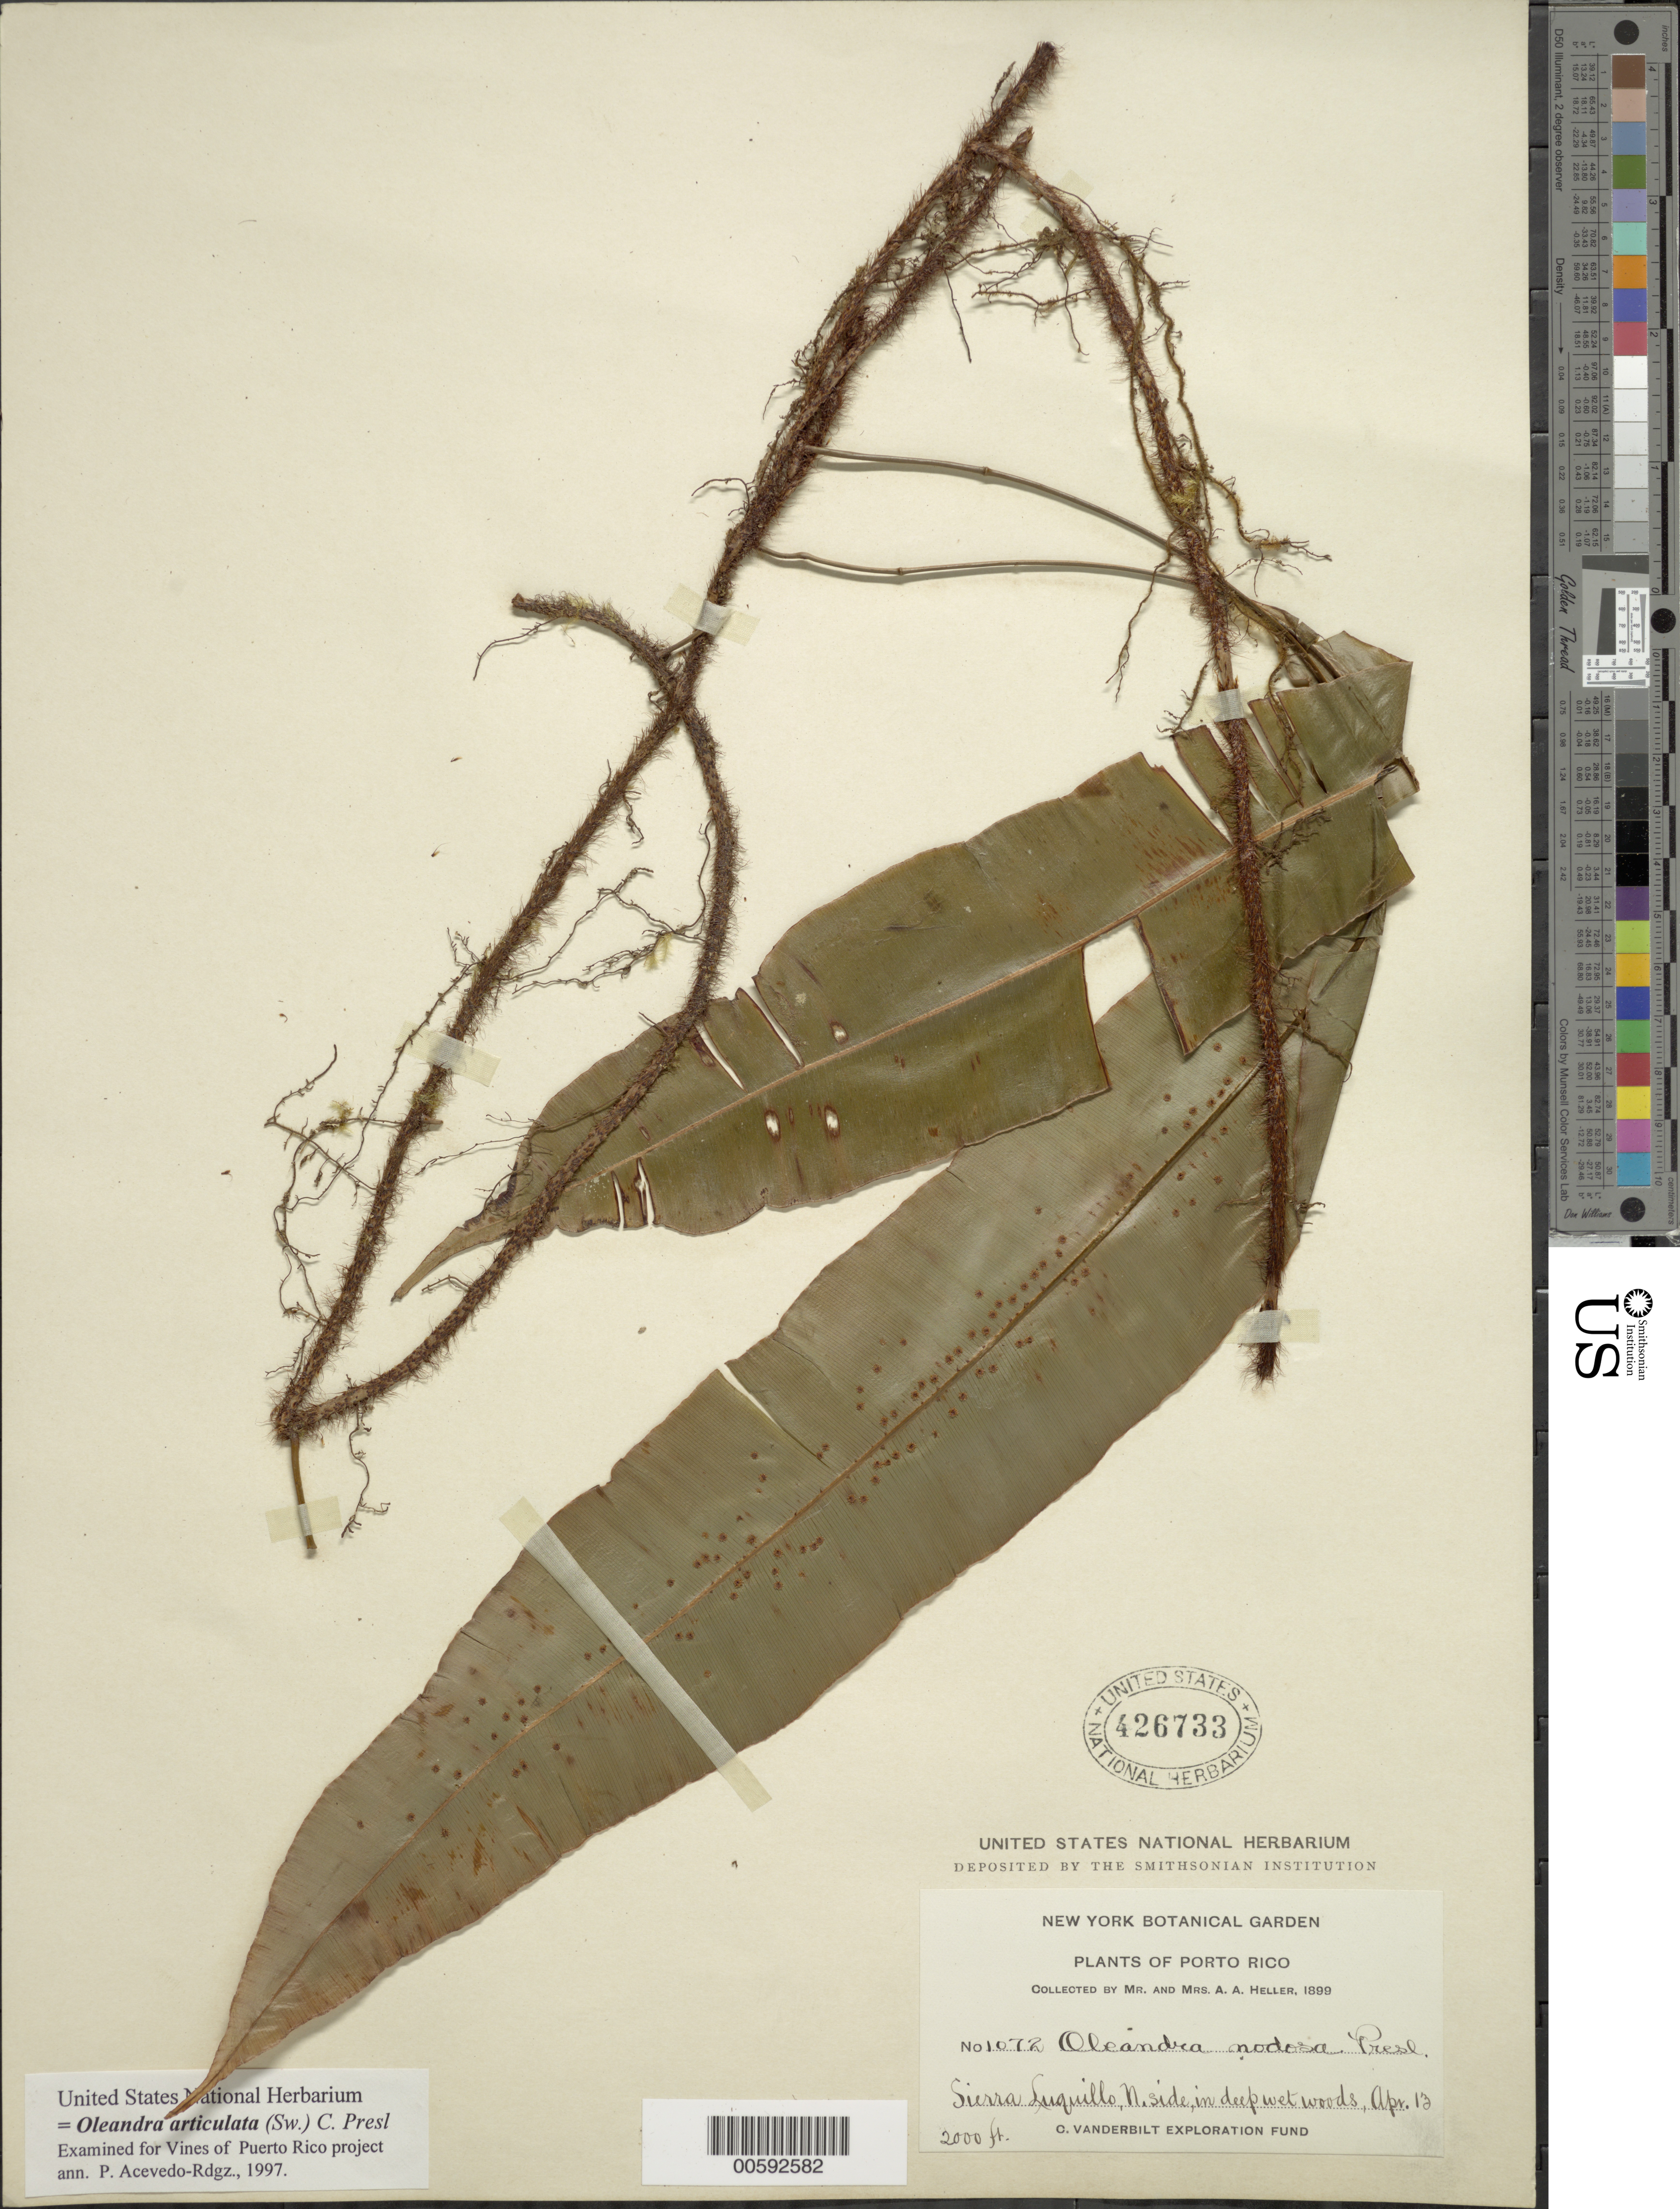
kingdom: Plantae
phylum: Tracheophyta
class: Polypodiopsida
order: Polypodiales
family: Oleandraceae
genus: Oleandra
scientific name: Oleandra articulata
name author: (Sw.) C. Presl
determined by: Acevedo-Rodríguez, P., (BOT), Smithsonian Institution - National Museum of Natural History (UNITED STATES)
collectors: A. A. Heller & E. G. Heller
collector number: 1072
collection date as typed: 13 Apr 1899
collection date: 1899-04-13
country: Puerto Rico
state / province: Luquillo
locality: Sierra Luquillo, N side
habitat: In deep wet woods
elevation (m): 610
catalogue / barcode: US 426733